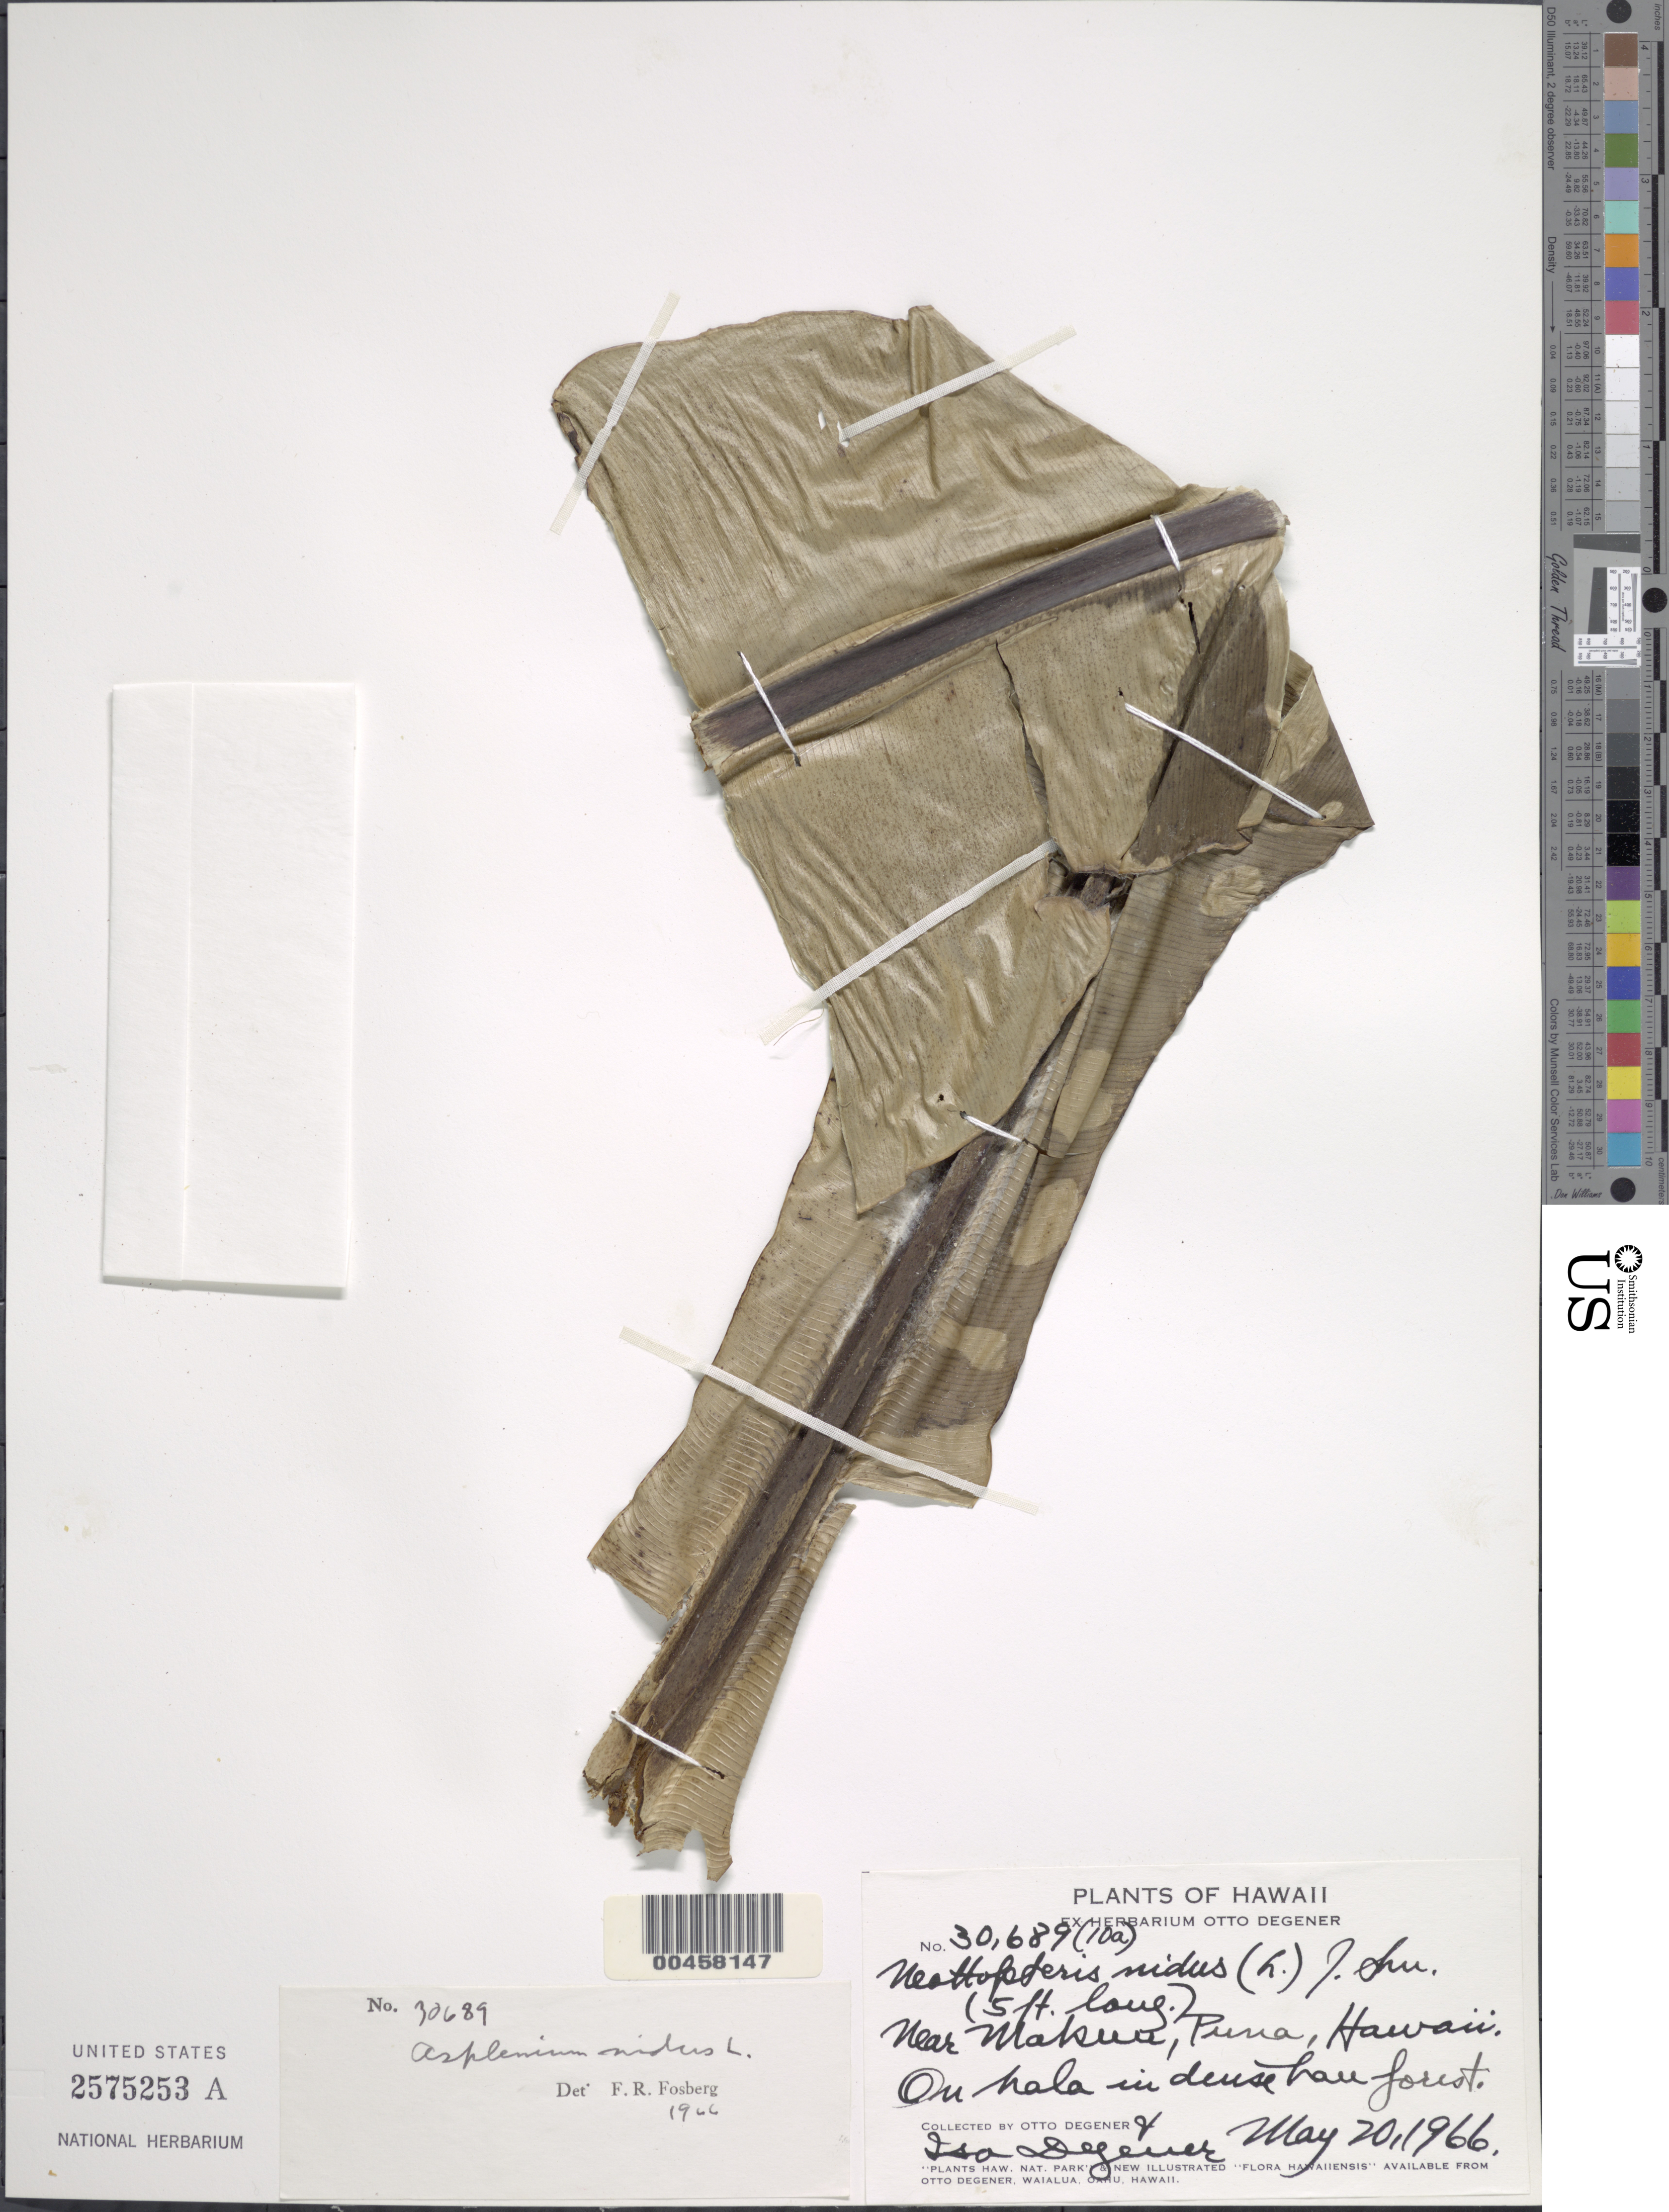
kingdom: Plantae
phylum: Tracheophyta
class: Polypodiopsida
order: Polypodiales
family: Aspleniaceae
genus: Asplenium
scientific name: Asplenium nidus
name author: L.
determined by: Fosberg, F. R.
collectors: O. Degener & I. Degener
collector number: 30689 (10a)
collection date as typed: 20 May 1966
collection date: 1966-05-20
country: United States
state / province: Hawaii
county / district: Hawaii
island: Hawaii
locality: Near Makuu, Puna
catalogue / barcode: US 2575253A